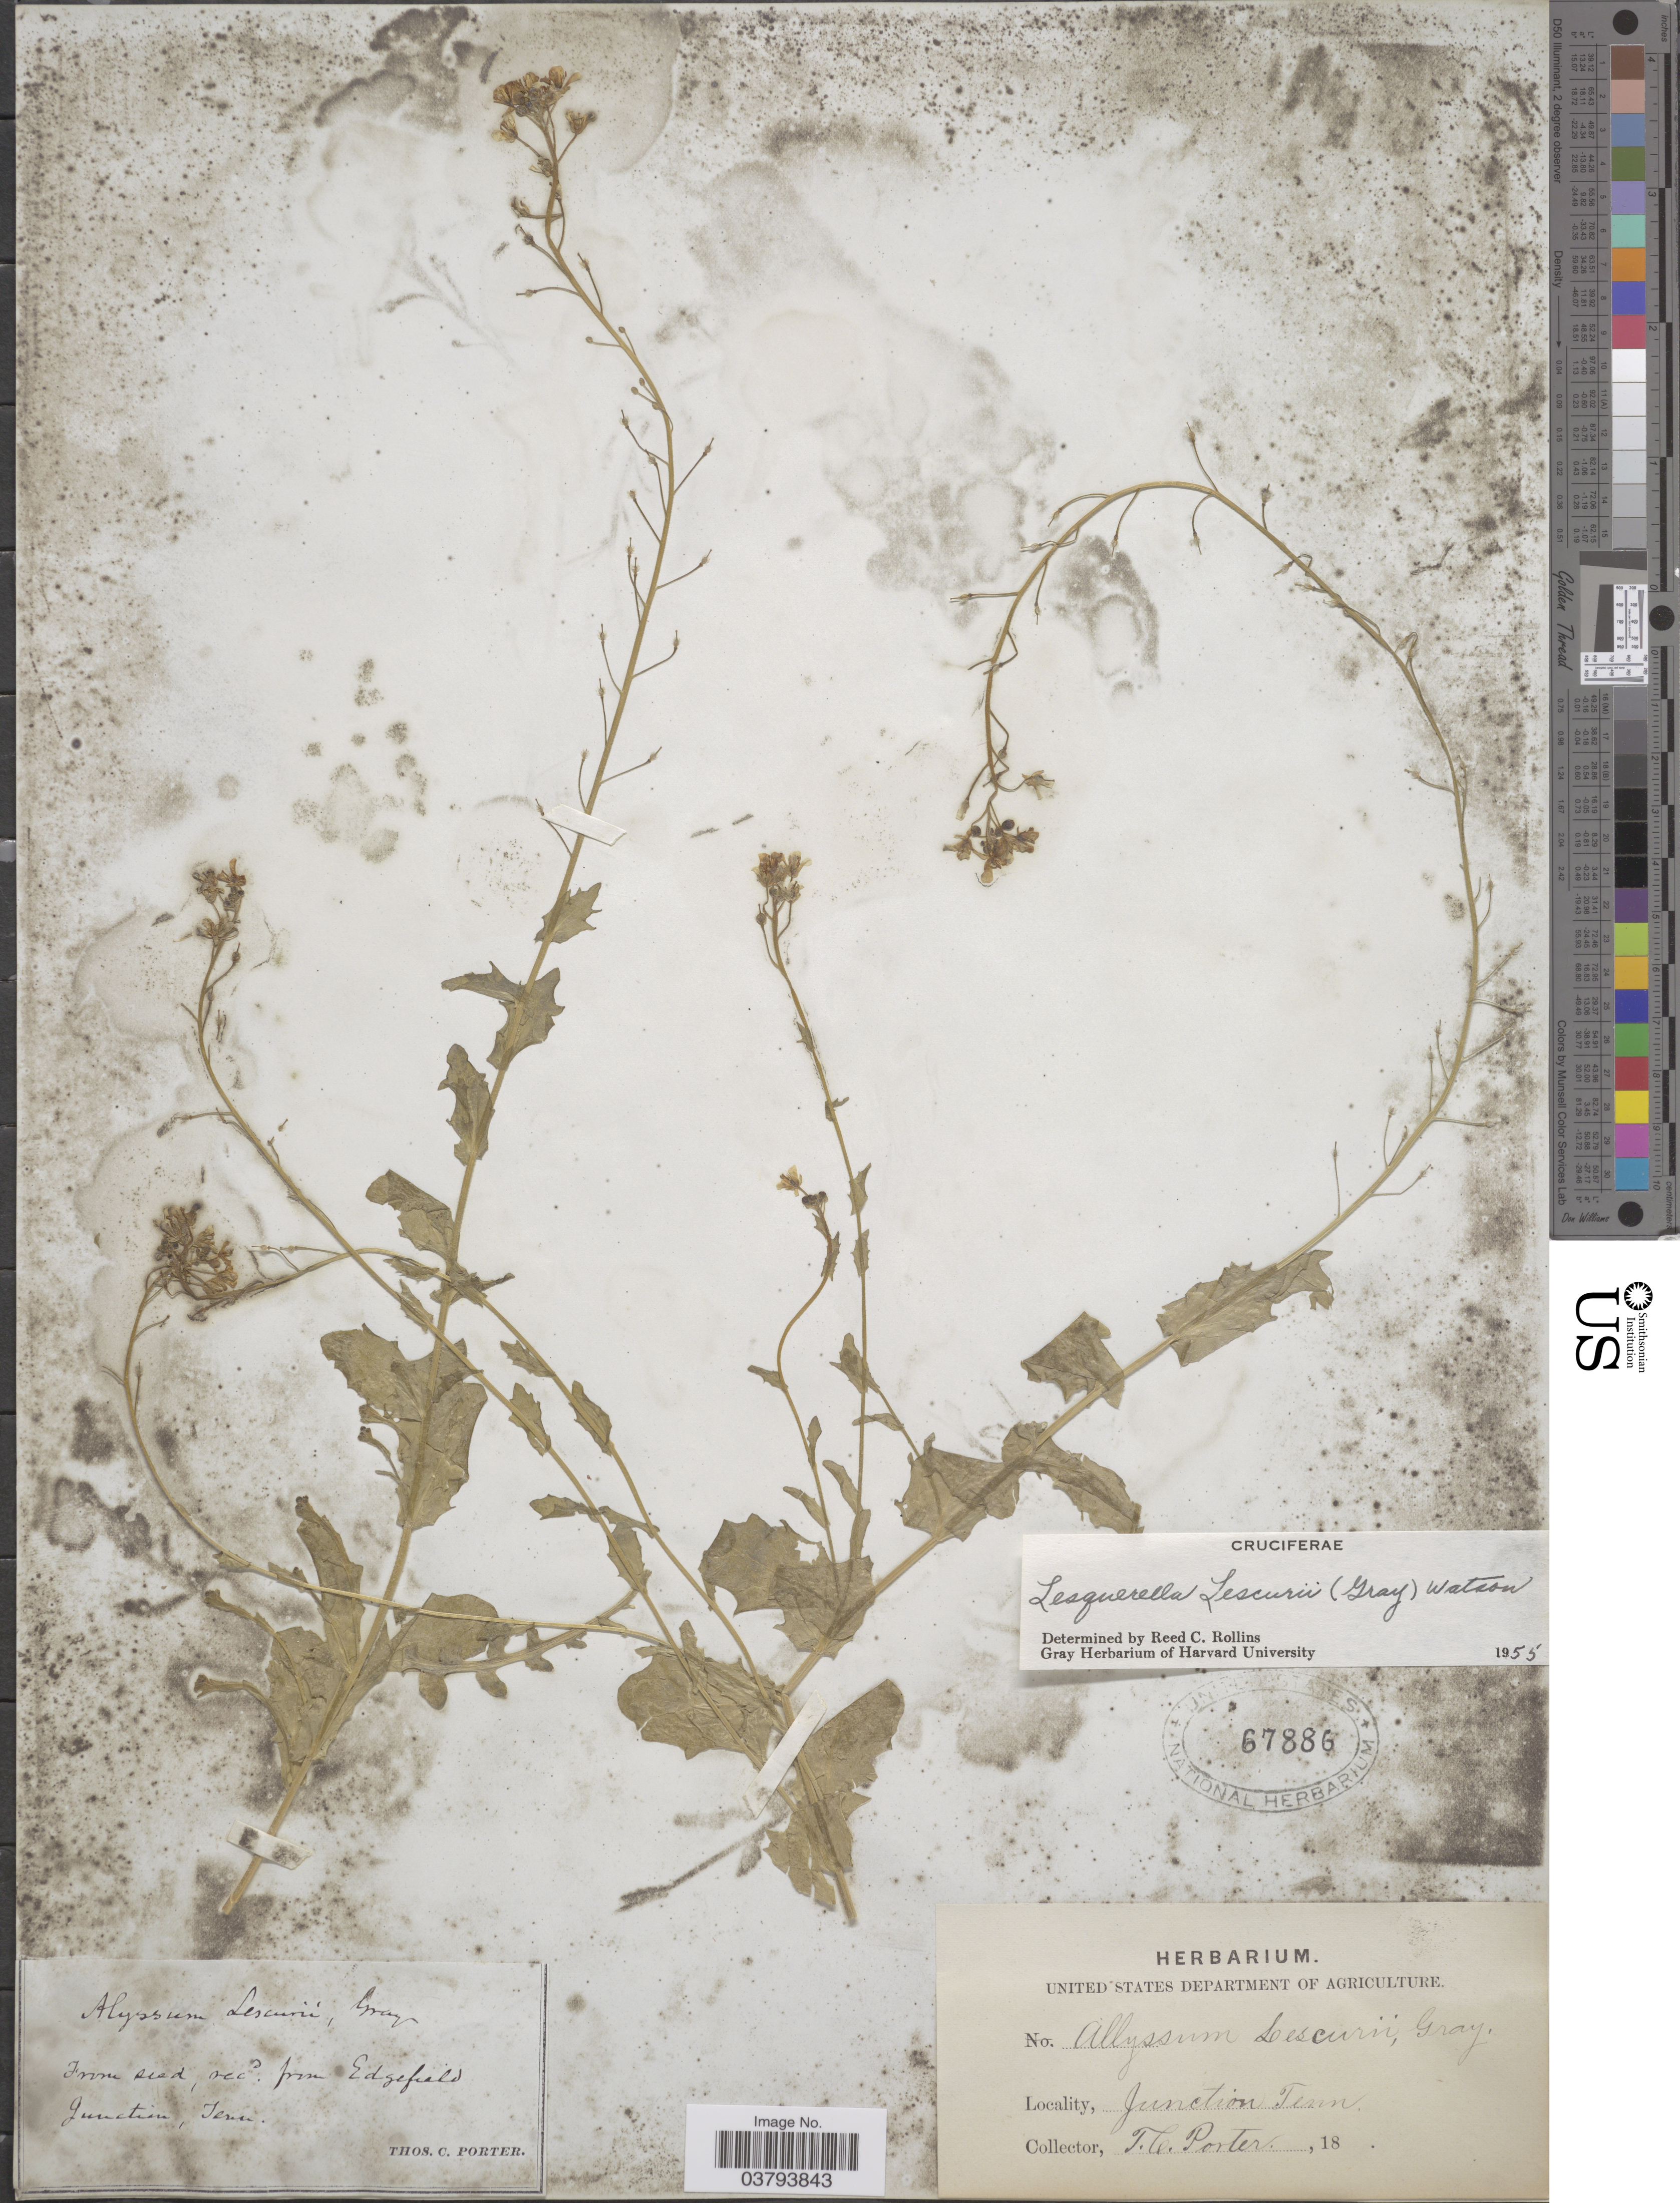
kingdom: Plantae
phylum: Tracheophyta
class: Magnoliopsida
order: Brassicales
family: Brassicaceae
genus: Lesquerella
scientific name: Lesquerella lescurii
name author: (A. Gray) S. Watson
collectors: T. Porter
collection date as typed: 18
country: United States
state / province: Tennessee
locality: From seed, seed from Edgefield Junction Tenn.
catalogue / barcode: US 67886